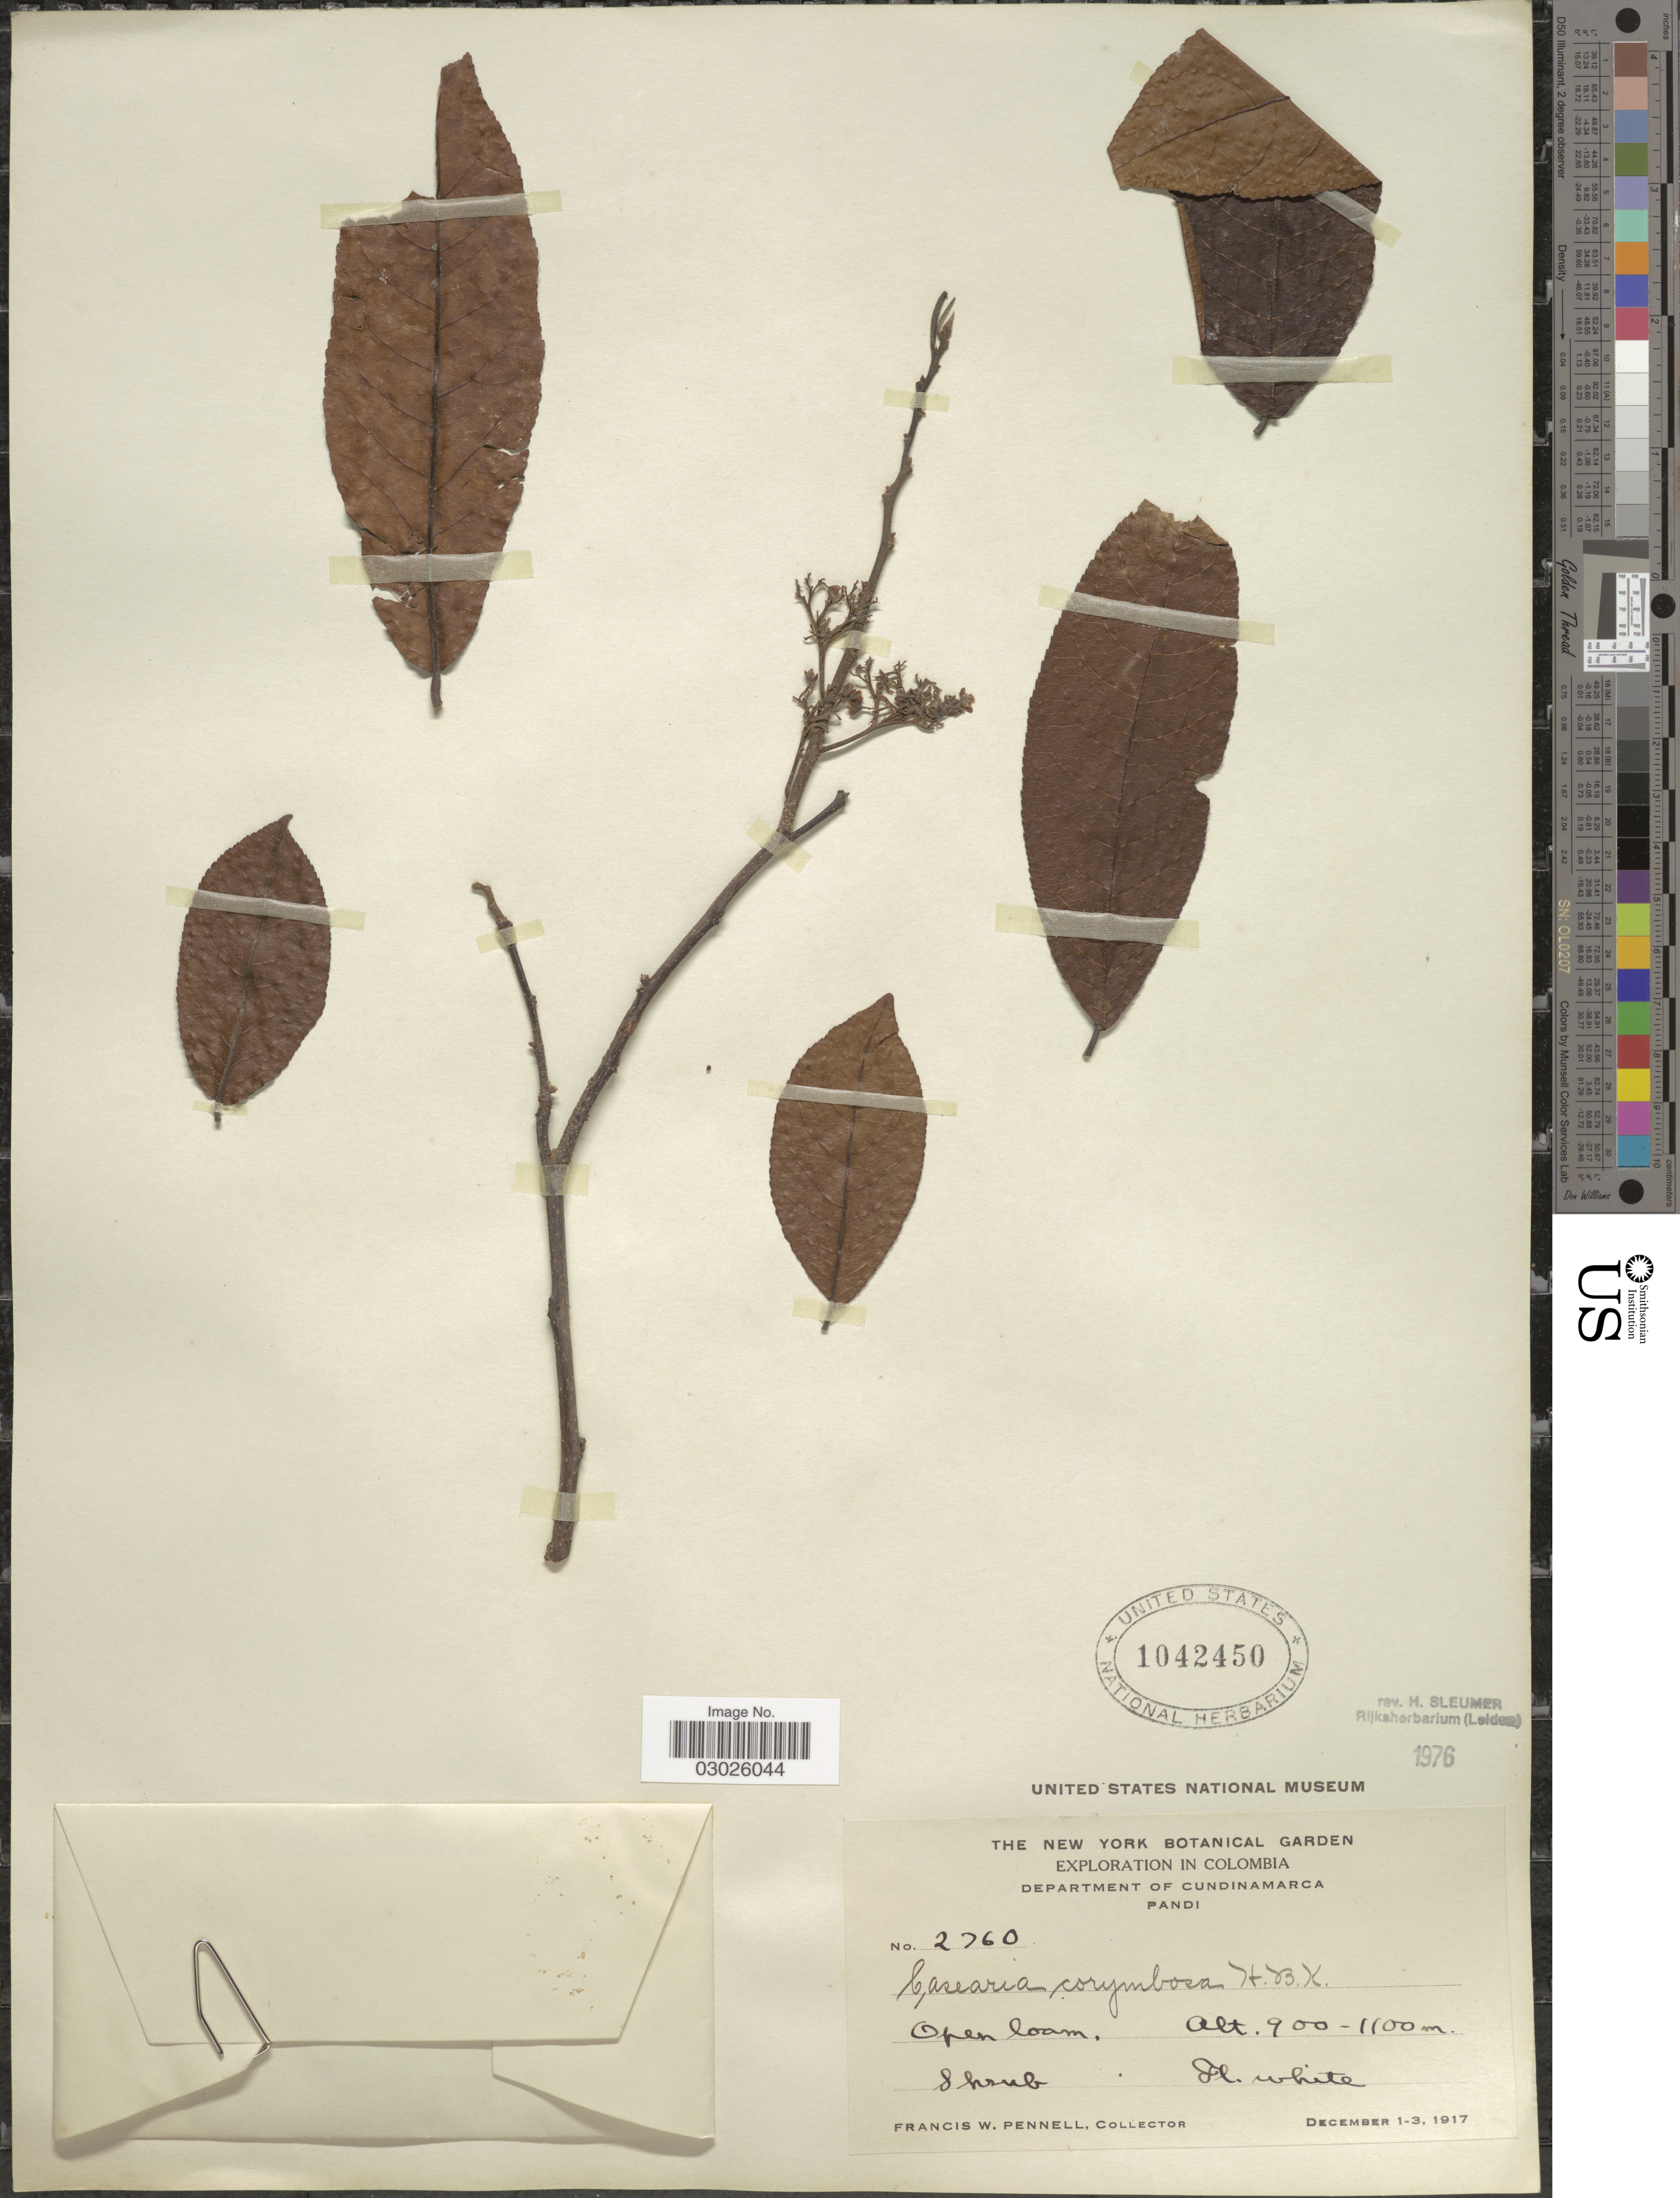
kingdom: Plantae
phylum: Tracheophyta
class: Magnoliopsida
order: Malpighiales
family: Salicaceae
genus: Casearia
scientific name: Casearia corymbosa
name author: Kunth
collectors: F. W. Pennell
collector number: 2760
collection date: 1917-12-01/1917-12-03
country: Colombia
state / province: Cundinamarca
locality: Department of Cundinamarca. Pandi.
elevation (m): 900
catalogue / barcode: US 1042450